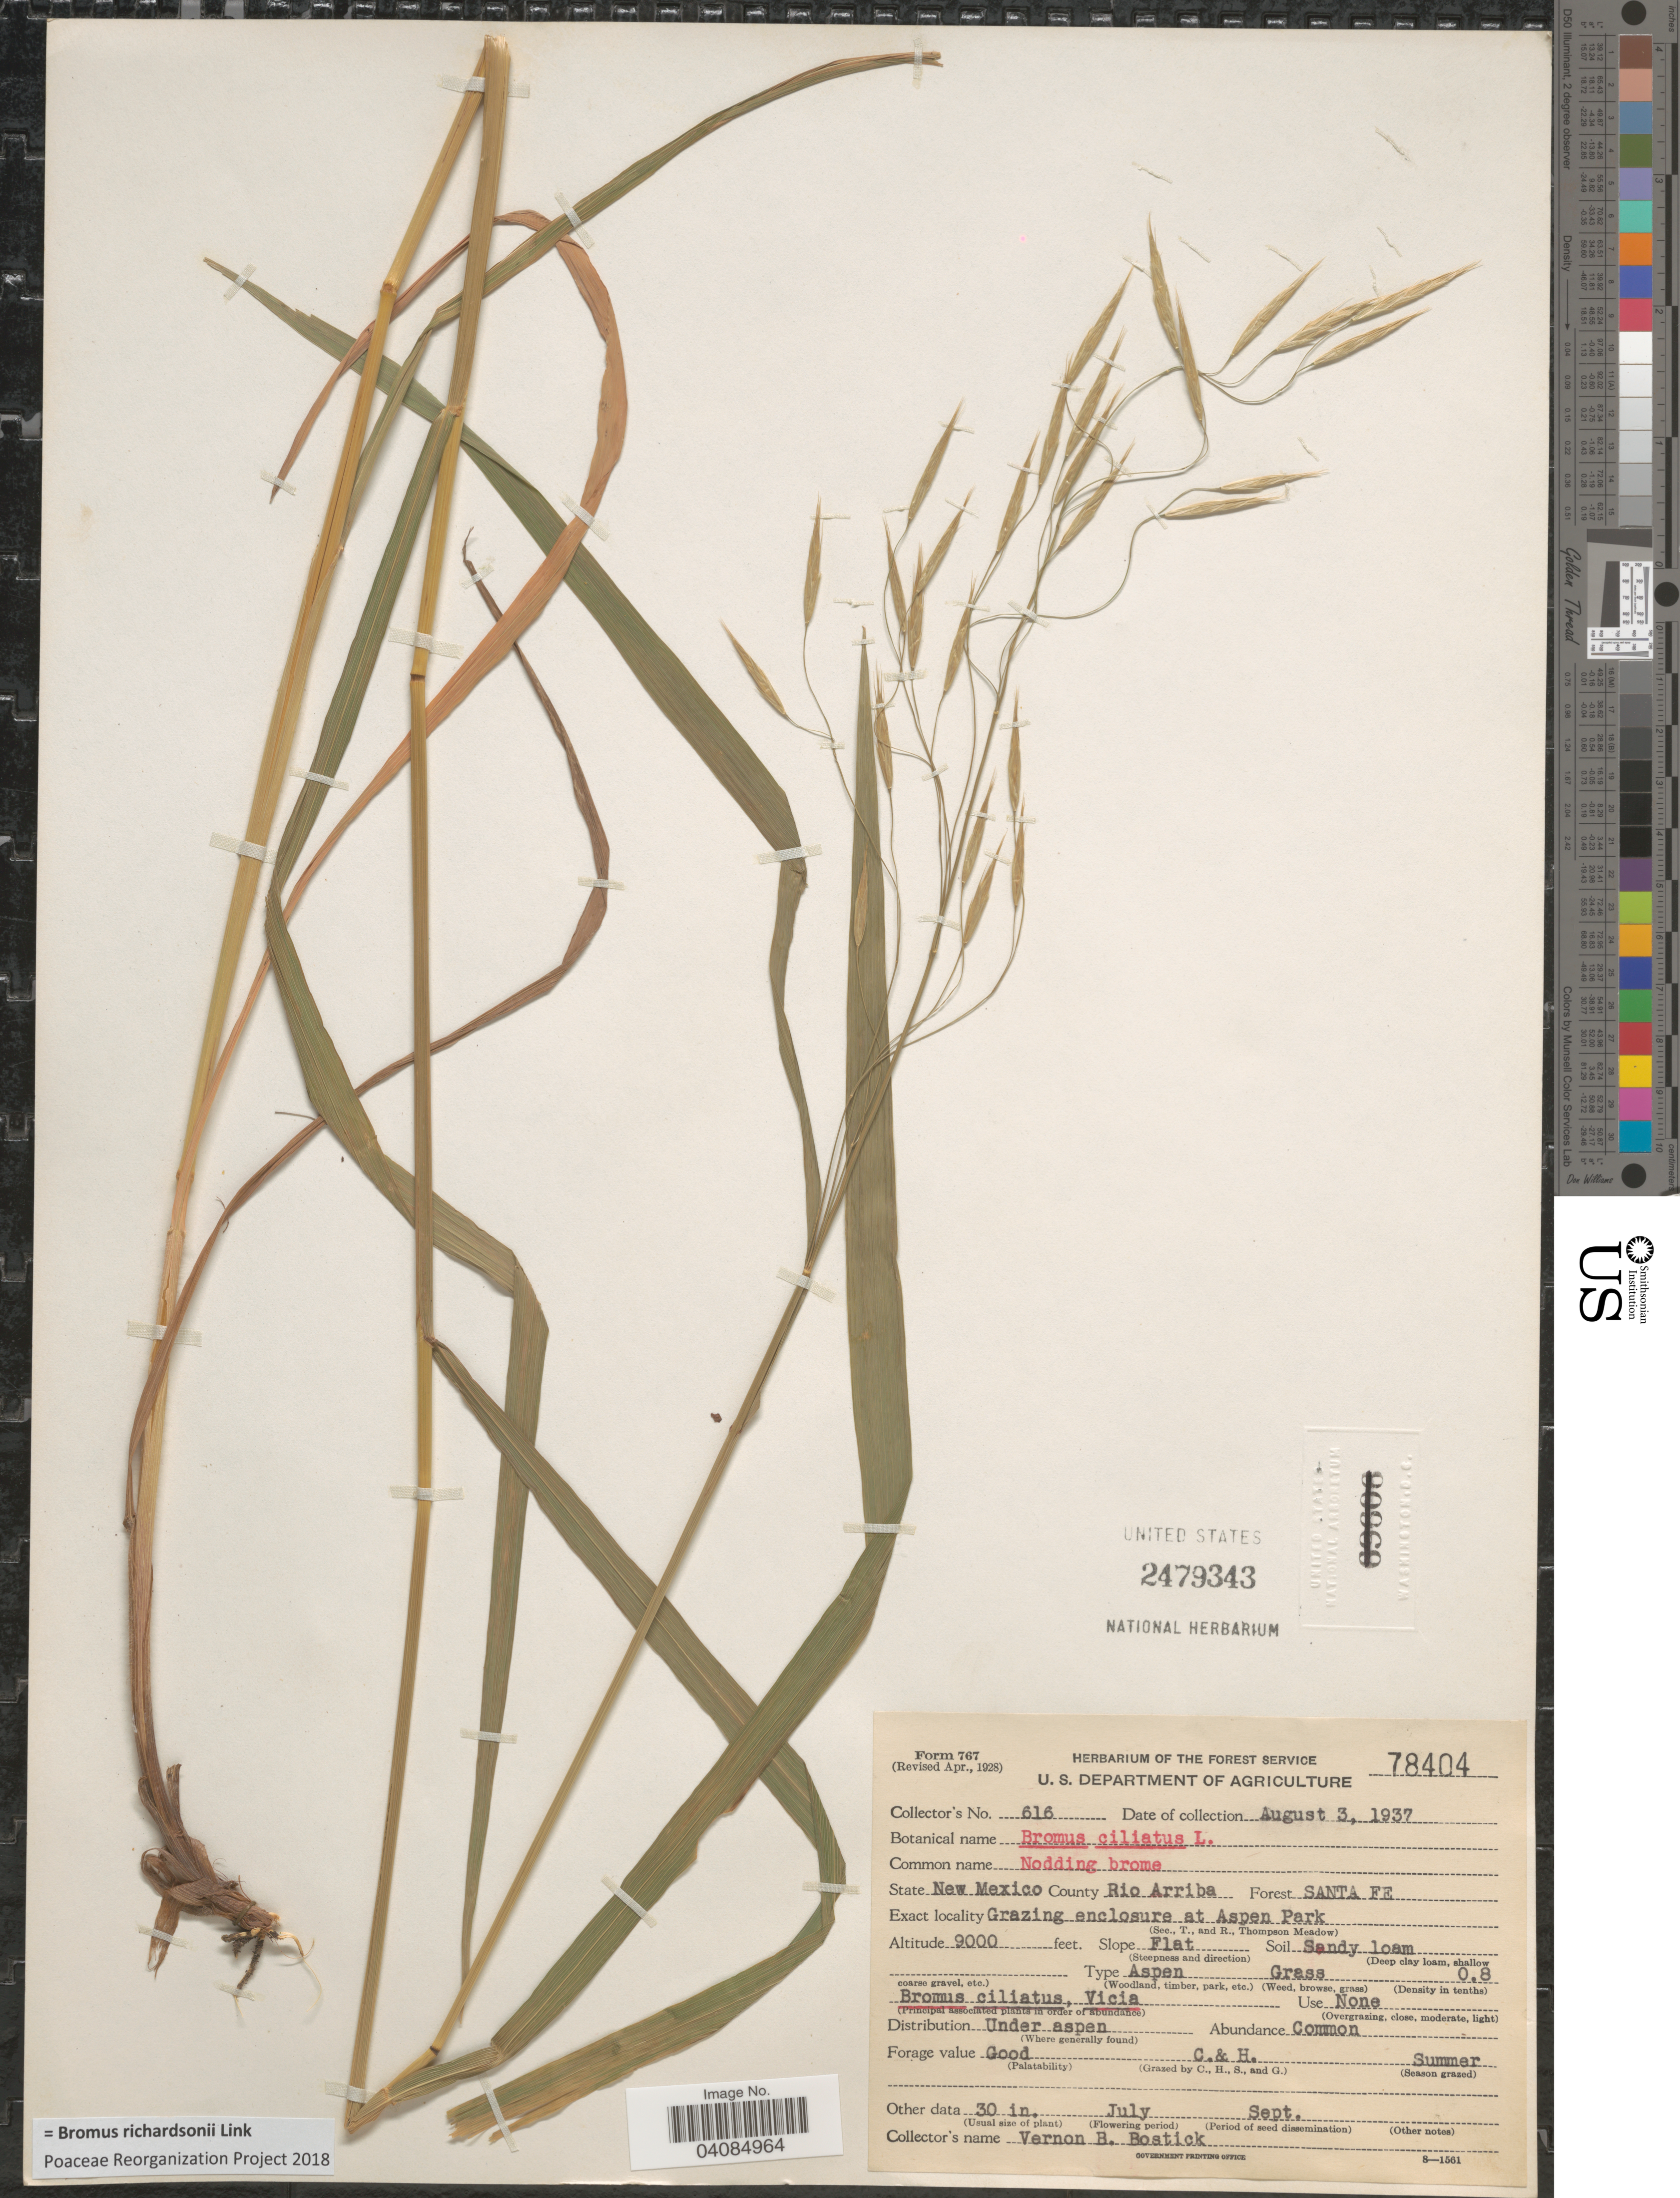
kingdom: Plantae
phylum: Tracheophyta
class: Liliopsida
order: Poales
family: Poaceae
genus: Bromus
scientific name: Bromus racemosus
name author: L.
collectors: V. Bostick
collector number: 616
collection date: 1937-08-03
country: United States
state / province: New Mexico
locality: County Rio Arriba. Forest Santa Fe. Grazing enclosure at Aspen Park.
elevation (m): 2743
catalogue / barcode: US 2479343